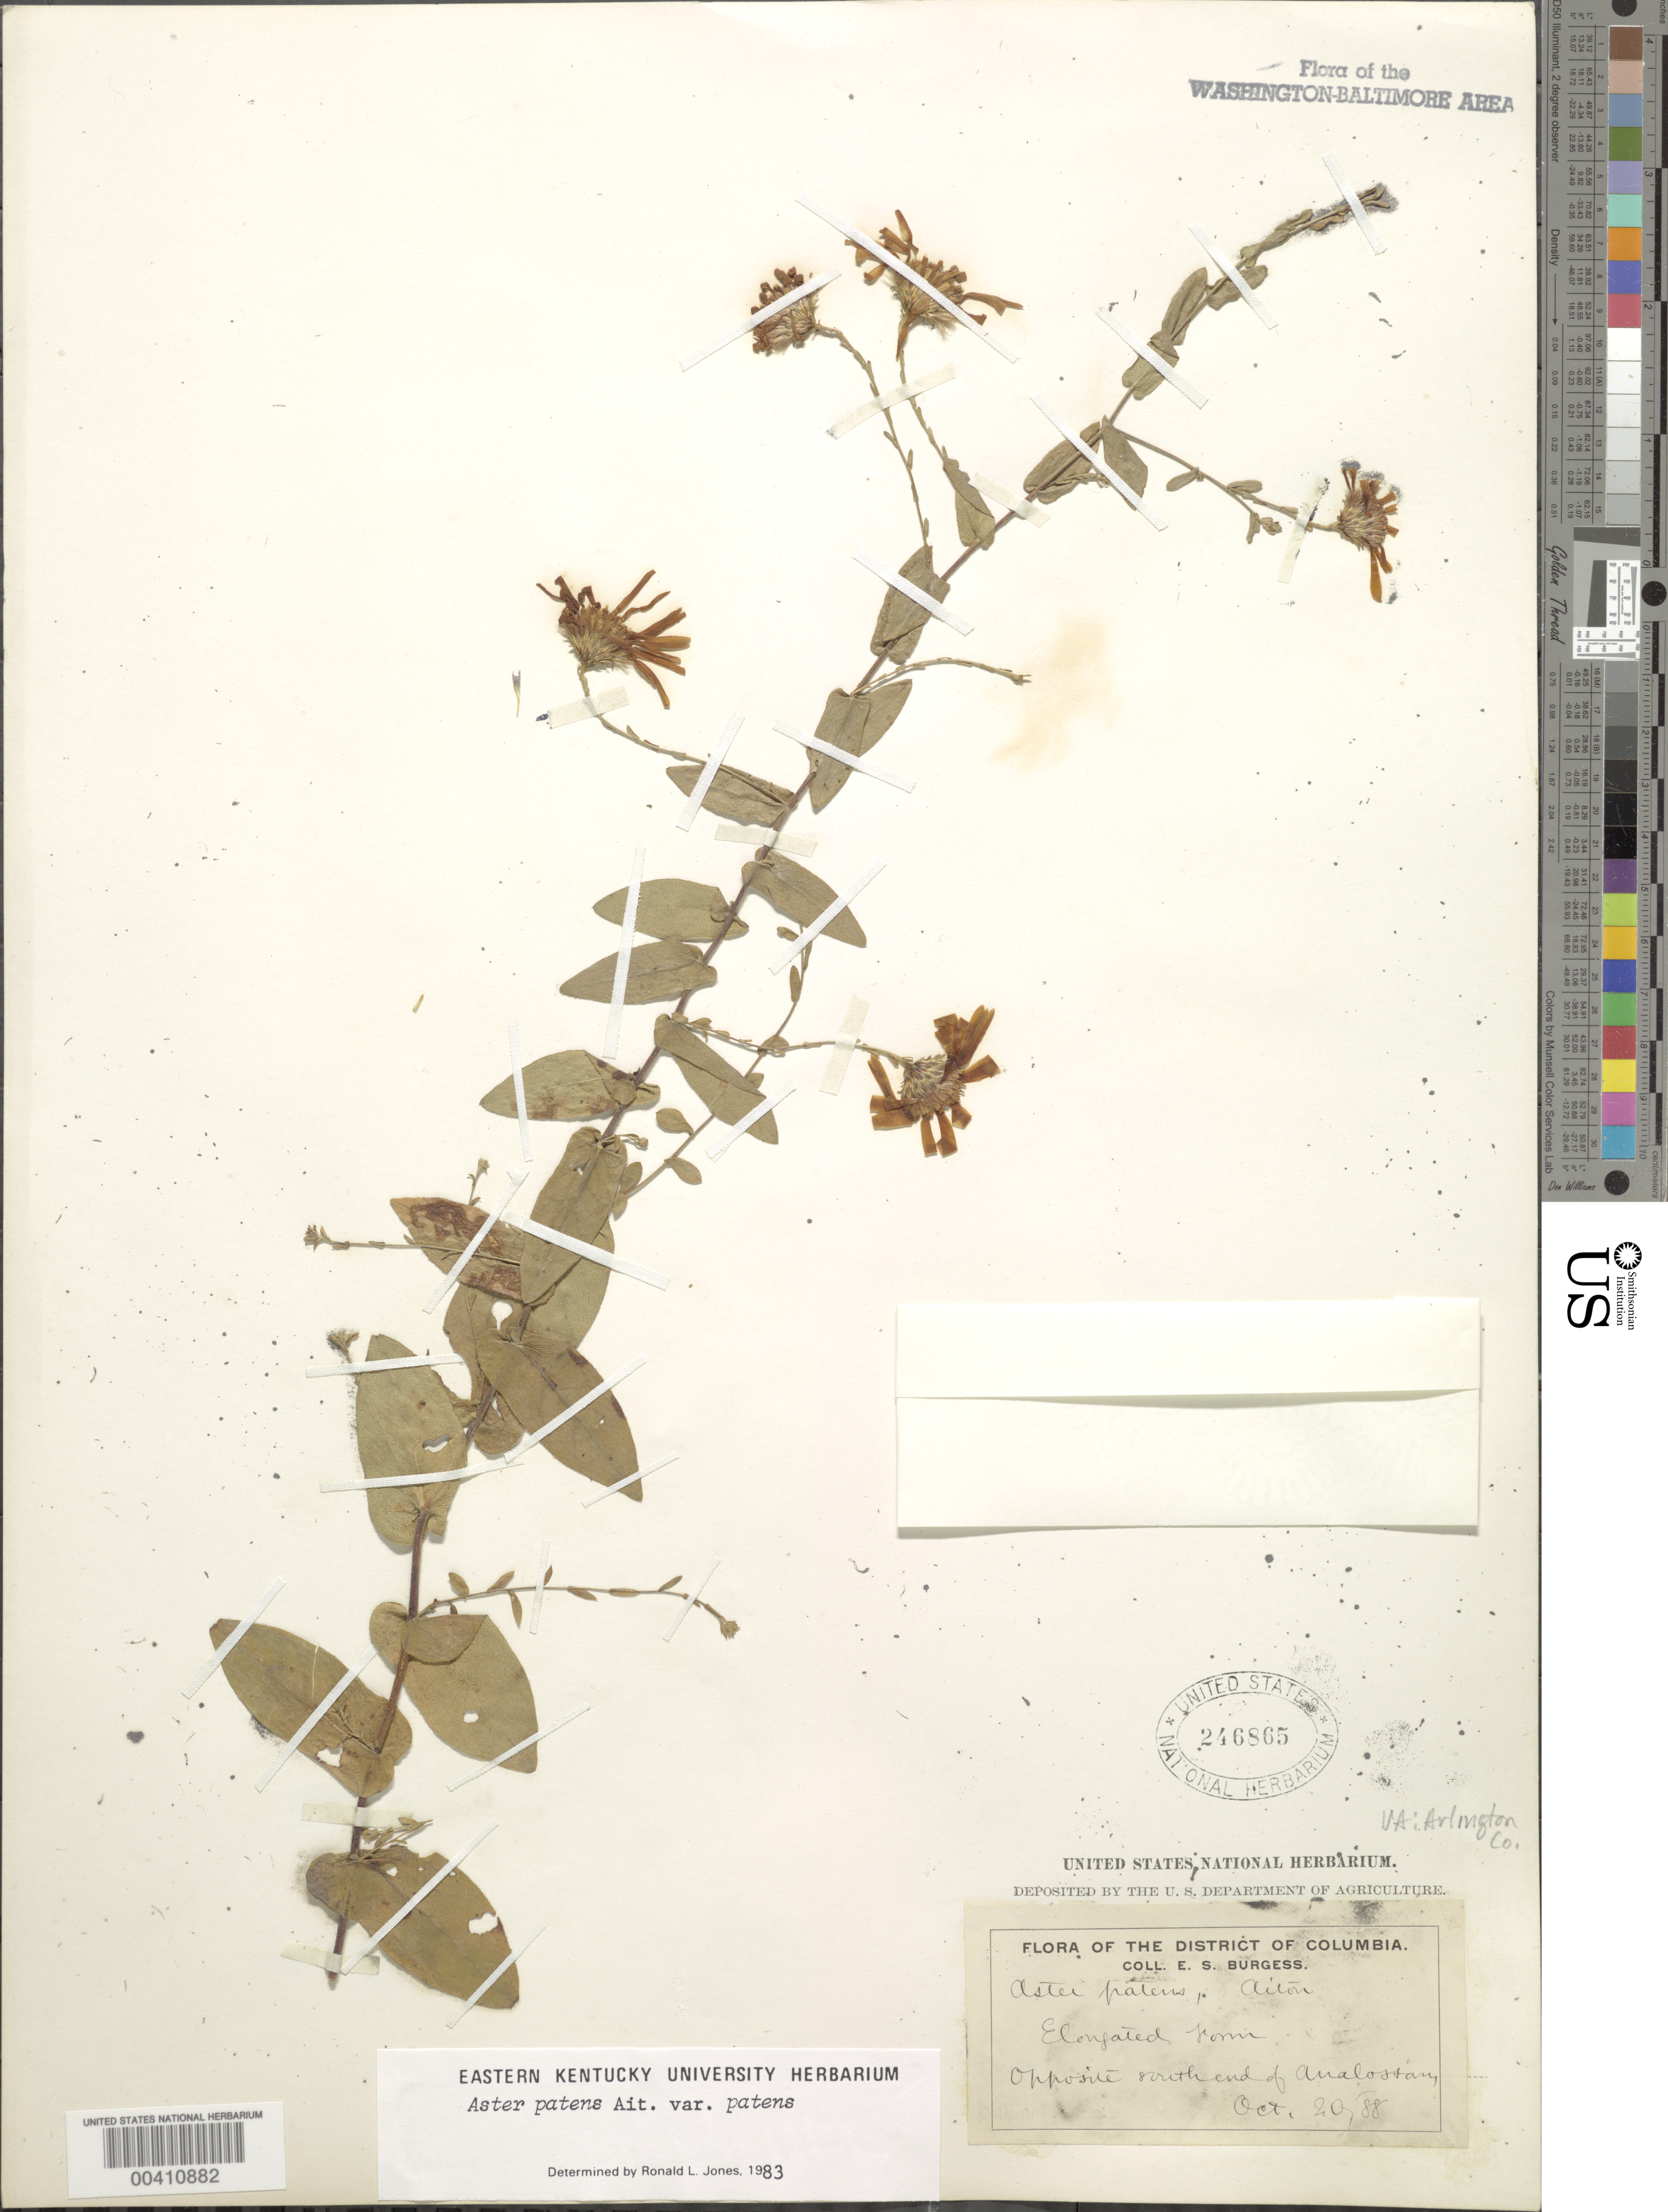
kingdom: Plantae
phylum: Tracheophyta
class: Magnoliopsida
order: Asterales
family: Asteraceae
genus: Symphyotrichum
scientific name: Symphyotrichum patens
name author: (Aiton) G.L. Nesom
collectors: E. Burgess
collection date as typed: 20 Oct 1888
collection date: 1888-10-20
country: United States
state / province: District of Columbia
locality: opposite south end of Roosevelt Island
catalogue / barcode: US 246865